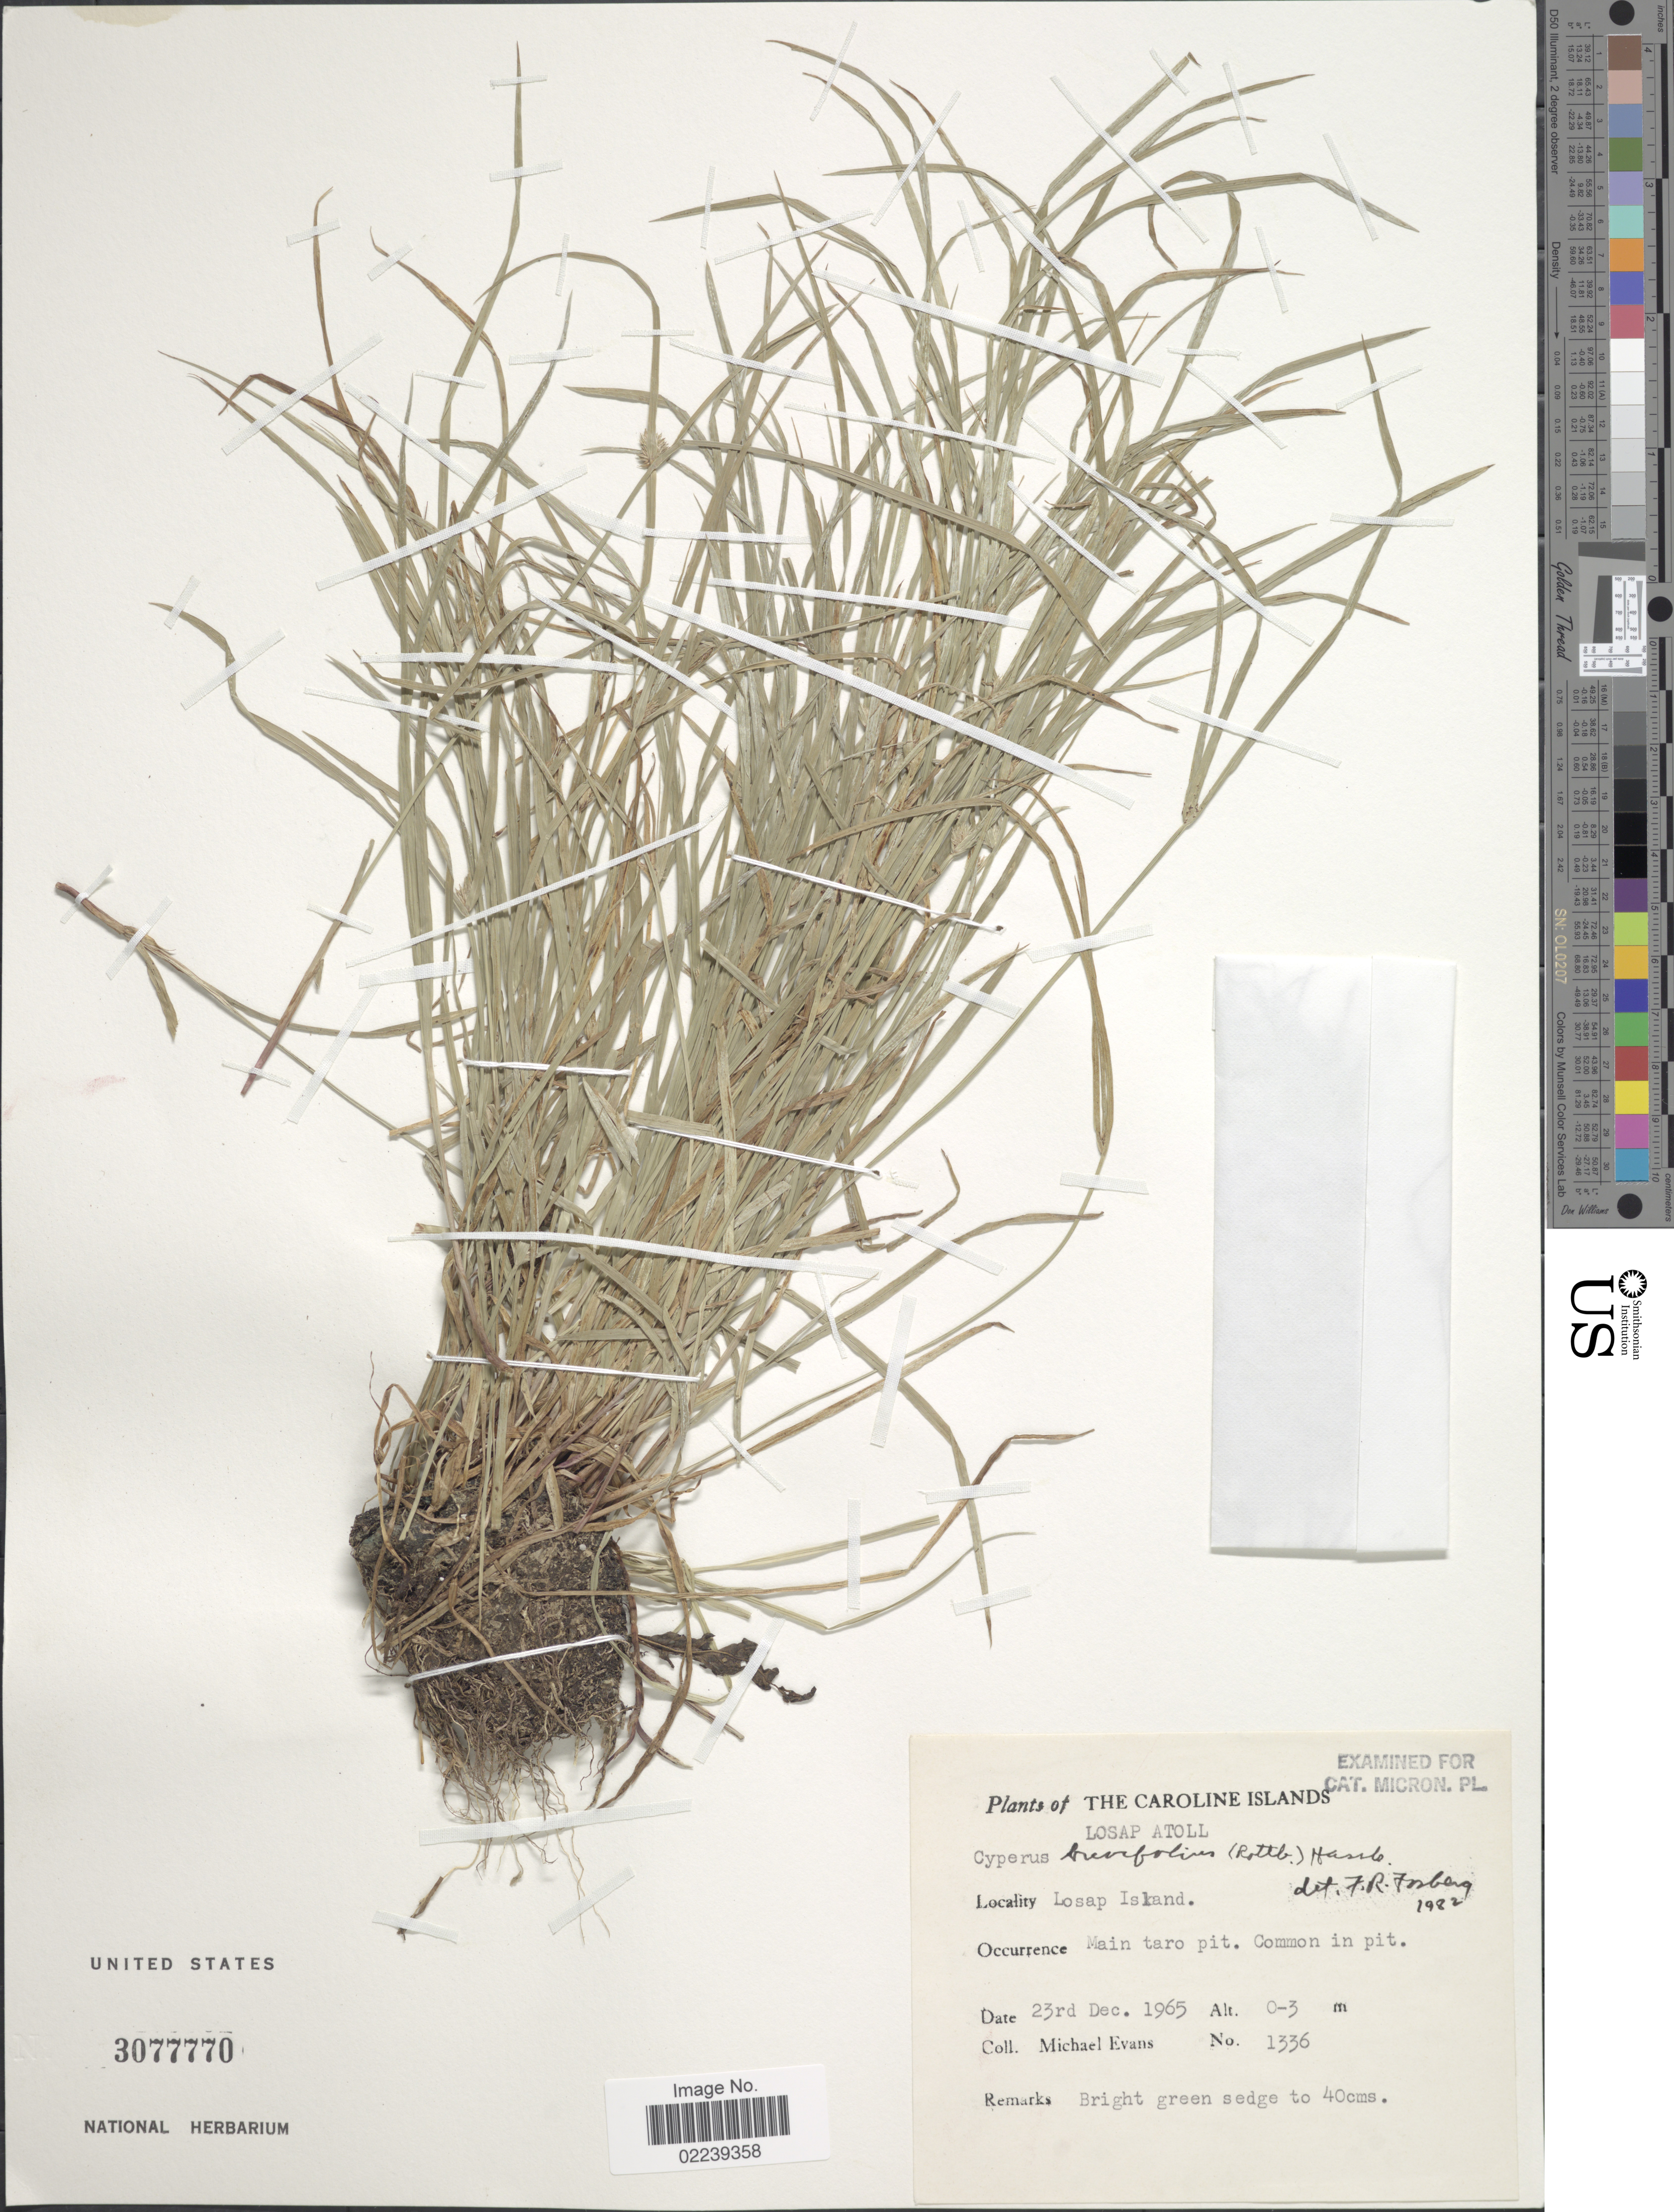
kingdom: Plantae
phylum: Tracheophyta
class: Liliopsida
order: Poales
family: Cyperaceae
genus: Cyperus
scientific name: Cyperus brevifolius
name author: (Rottb.) Hassk.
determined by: Strong, M. T., (US), Smithsonian Institution - National Museum of Natural History (UNITED STATES)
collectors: M. Evans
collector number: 1336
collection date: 1965-12-23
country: Micronesia, Federated States of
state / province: Truk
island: Losap Atoll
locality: Losap Atoll, Losap Island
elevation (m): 0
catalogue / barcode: US 3077770